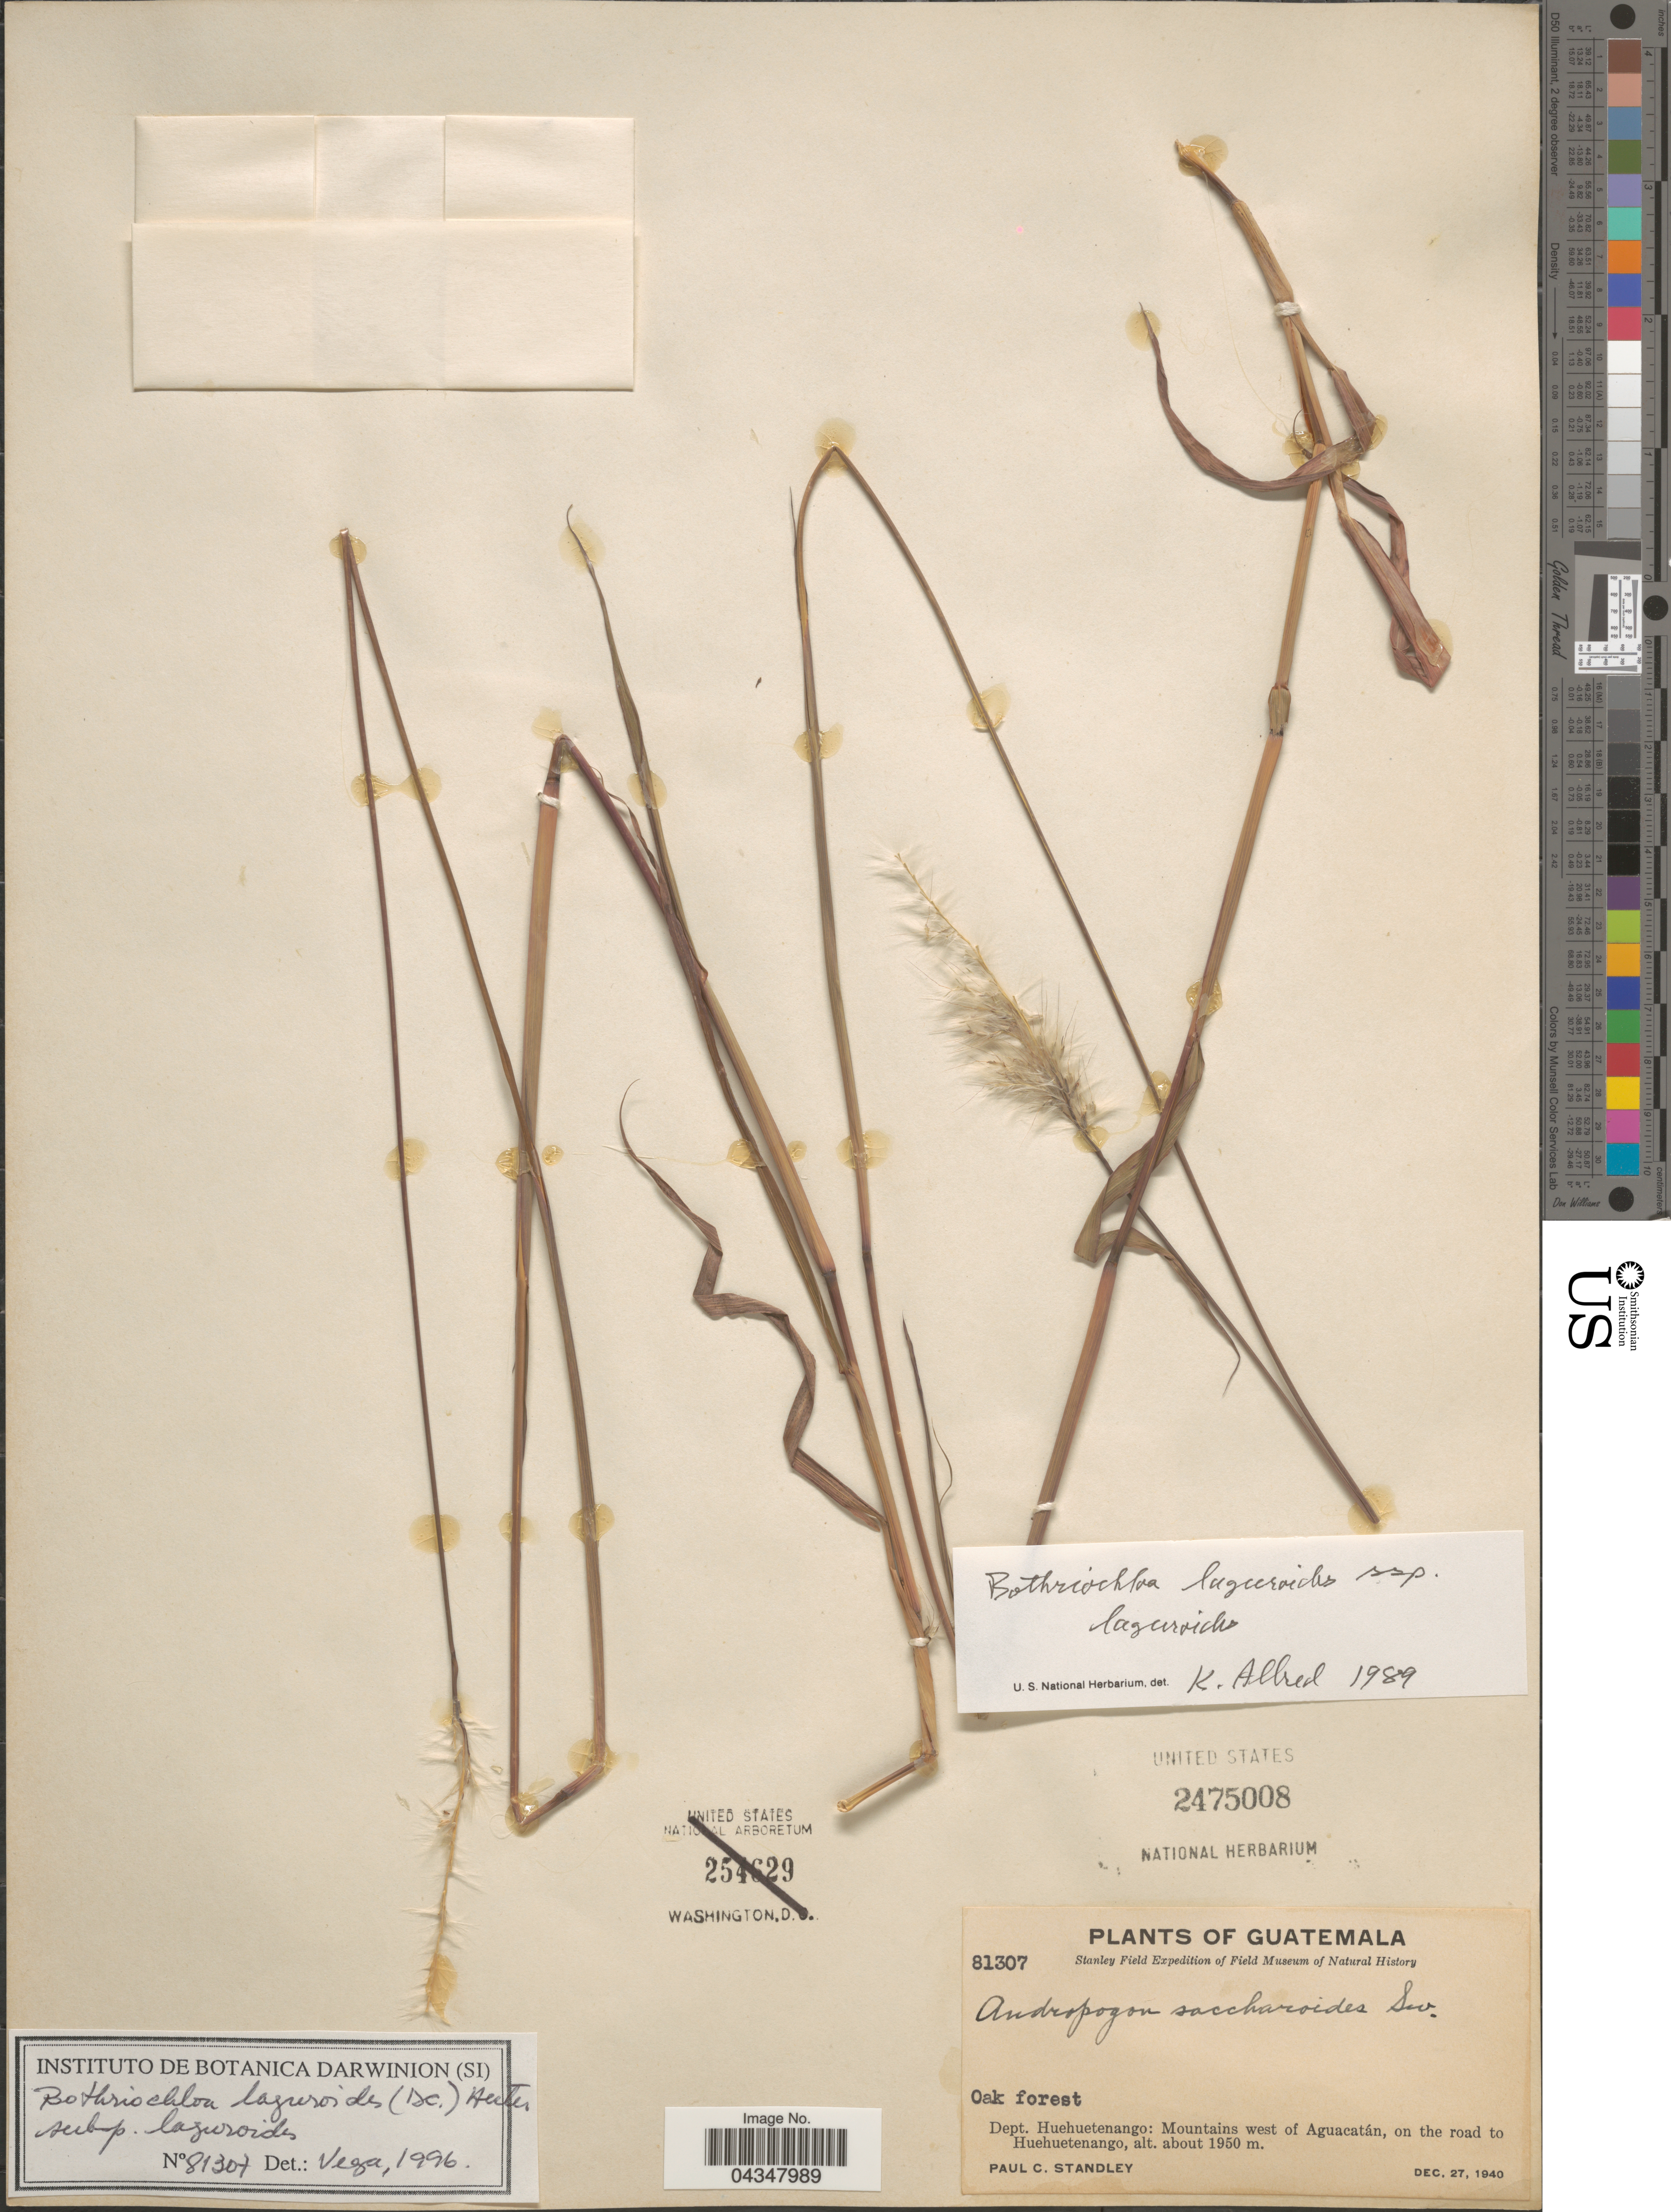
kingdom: Plantae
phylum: Tracheophyta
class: Liliopsida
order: Poales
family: Poaceae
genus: Bothriochloa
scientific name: Bothriochloa laguroides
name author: (DC.) Herter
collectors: P. C. Standley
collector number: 81307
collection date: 1940-12-27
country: Guatemala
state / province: Huehuetenango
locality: Stanley Field Expedition. Dept. Huehuetenango: Mountains west of Aguacatán, on the road to Huehuetenango.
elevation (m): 1950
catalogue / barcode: US 2475008